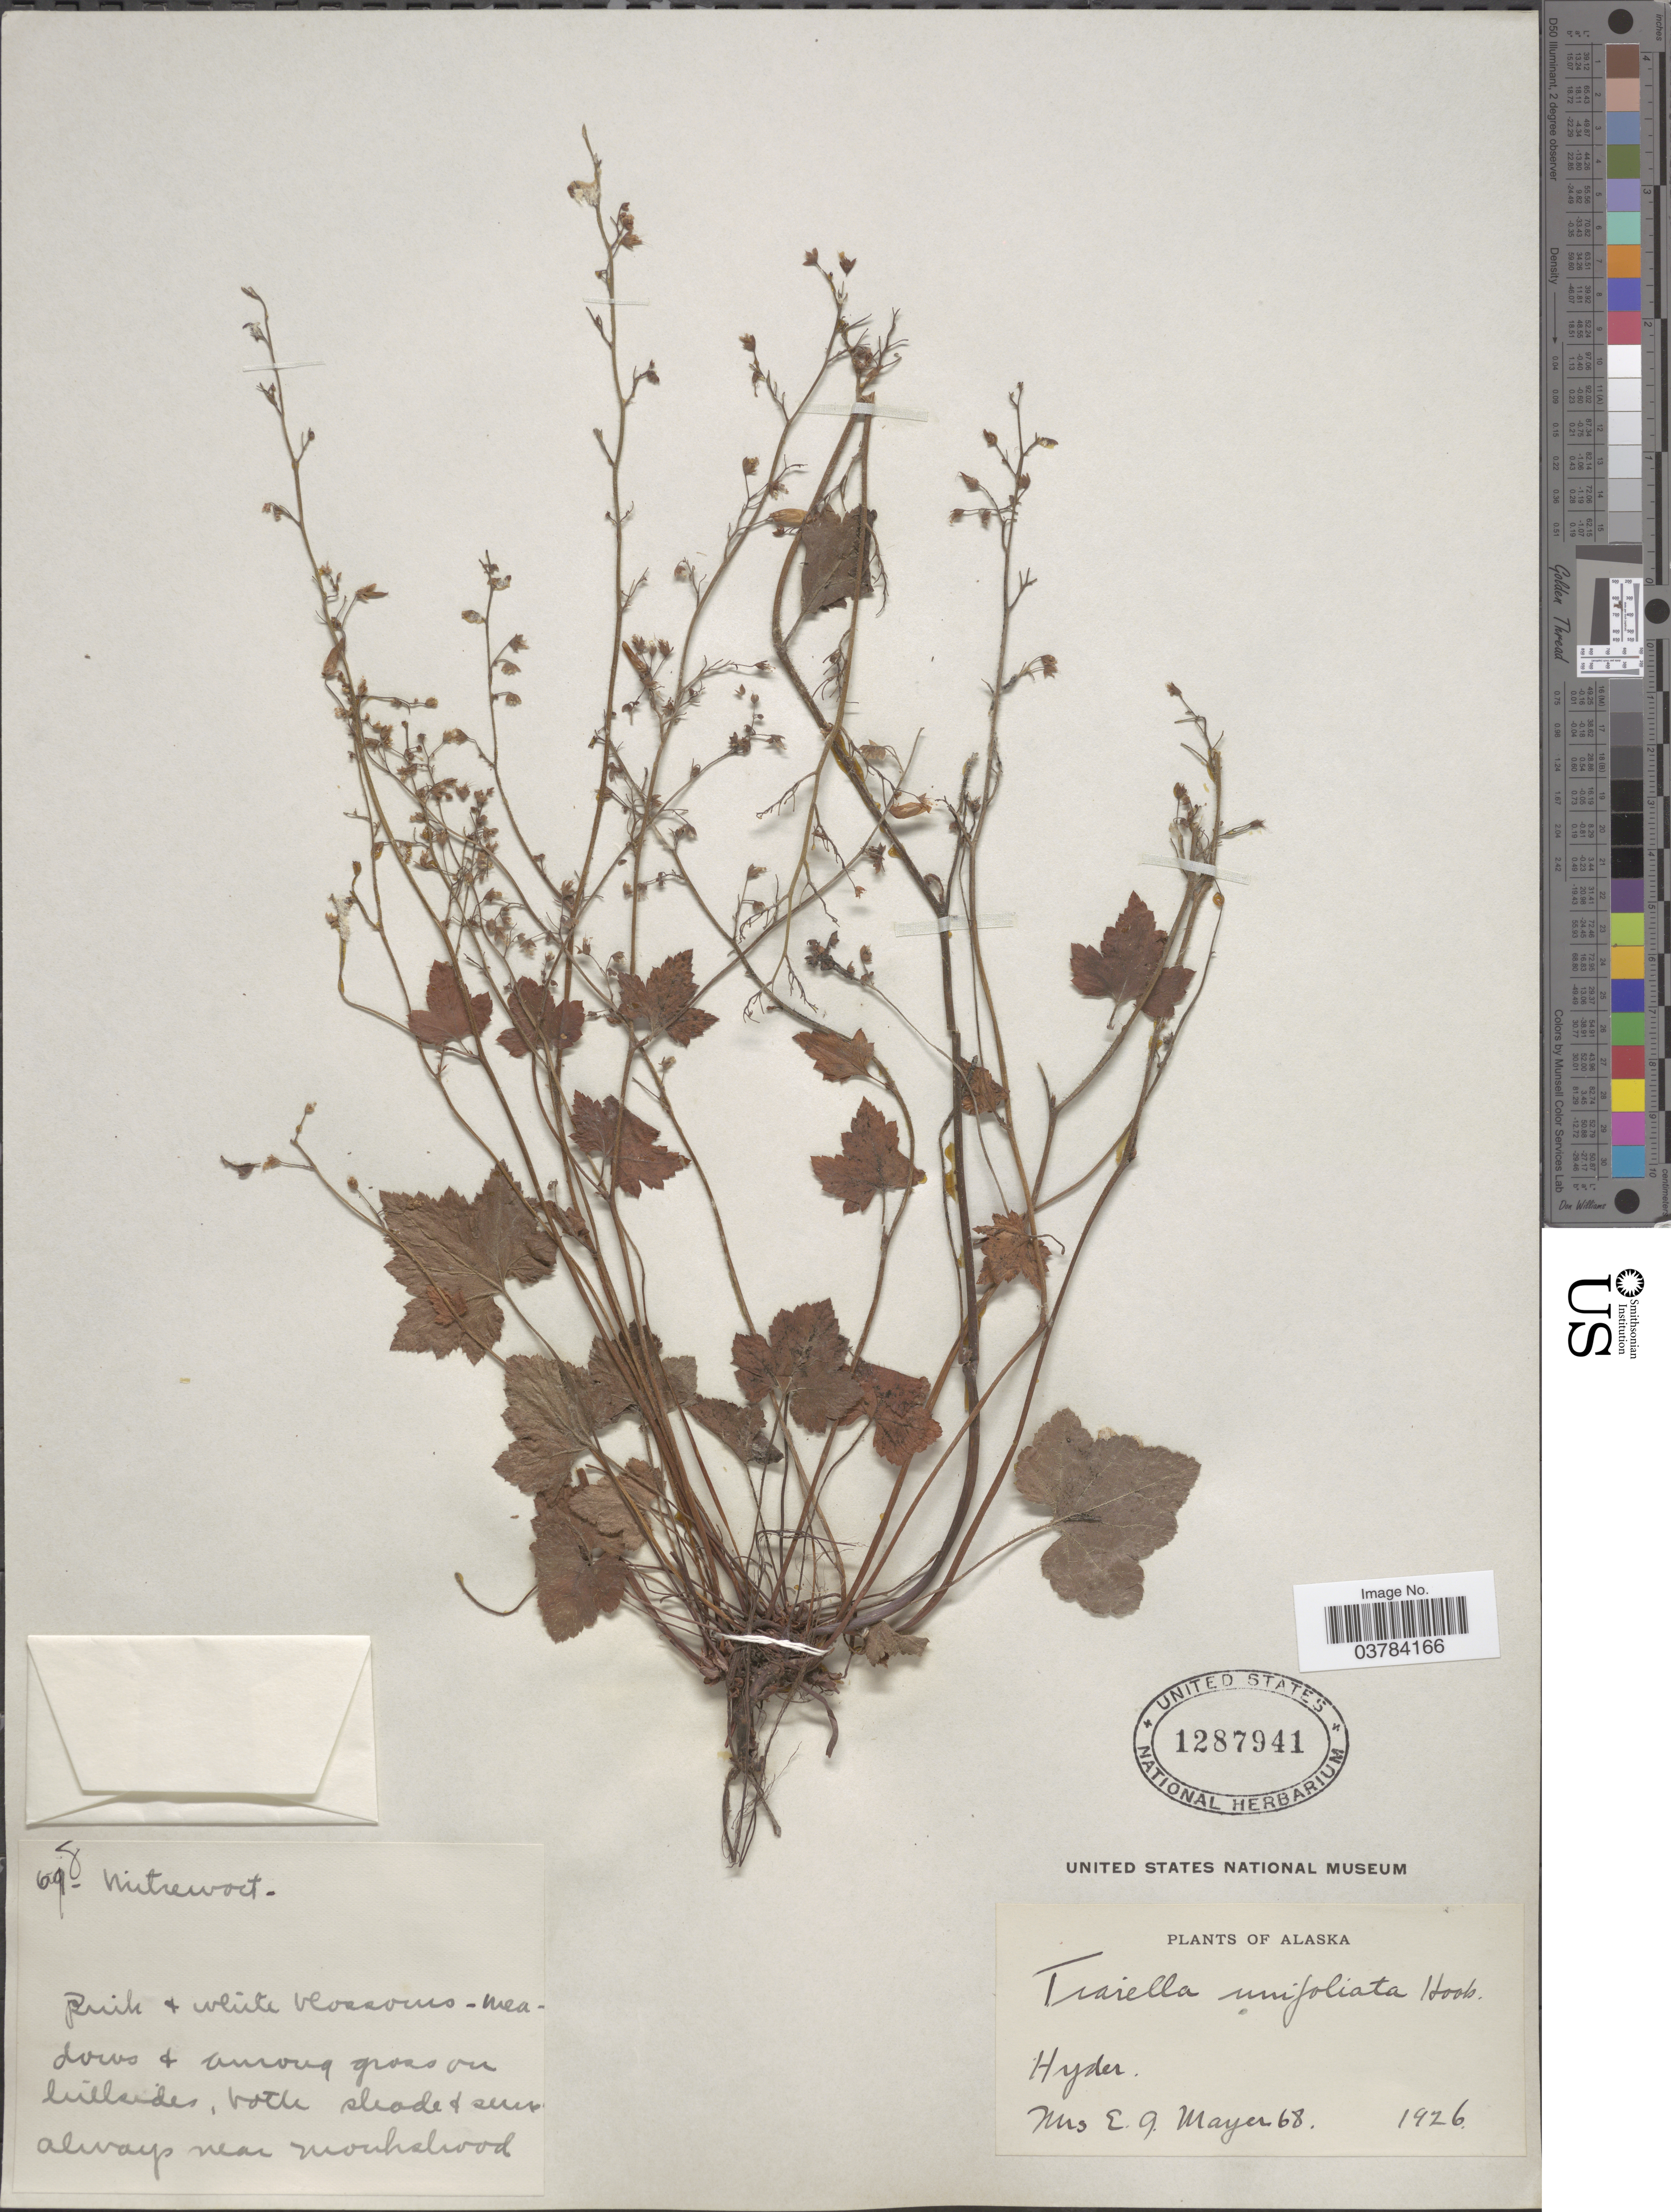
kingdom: Plantae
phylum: Tracheophyta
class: Magnoliopsida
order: Saxifragales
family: Saxifragaceae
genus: Tiarella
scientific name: Tiarella unifoliata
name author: Hook.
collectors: E. Mayer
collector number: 68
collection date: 1926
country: United States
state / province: Alaska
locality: Hyder.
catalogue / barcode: US 1287941